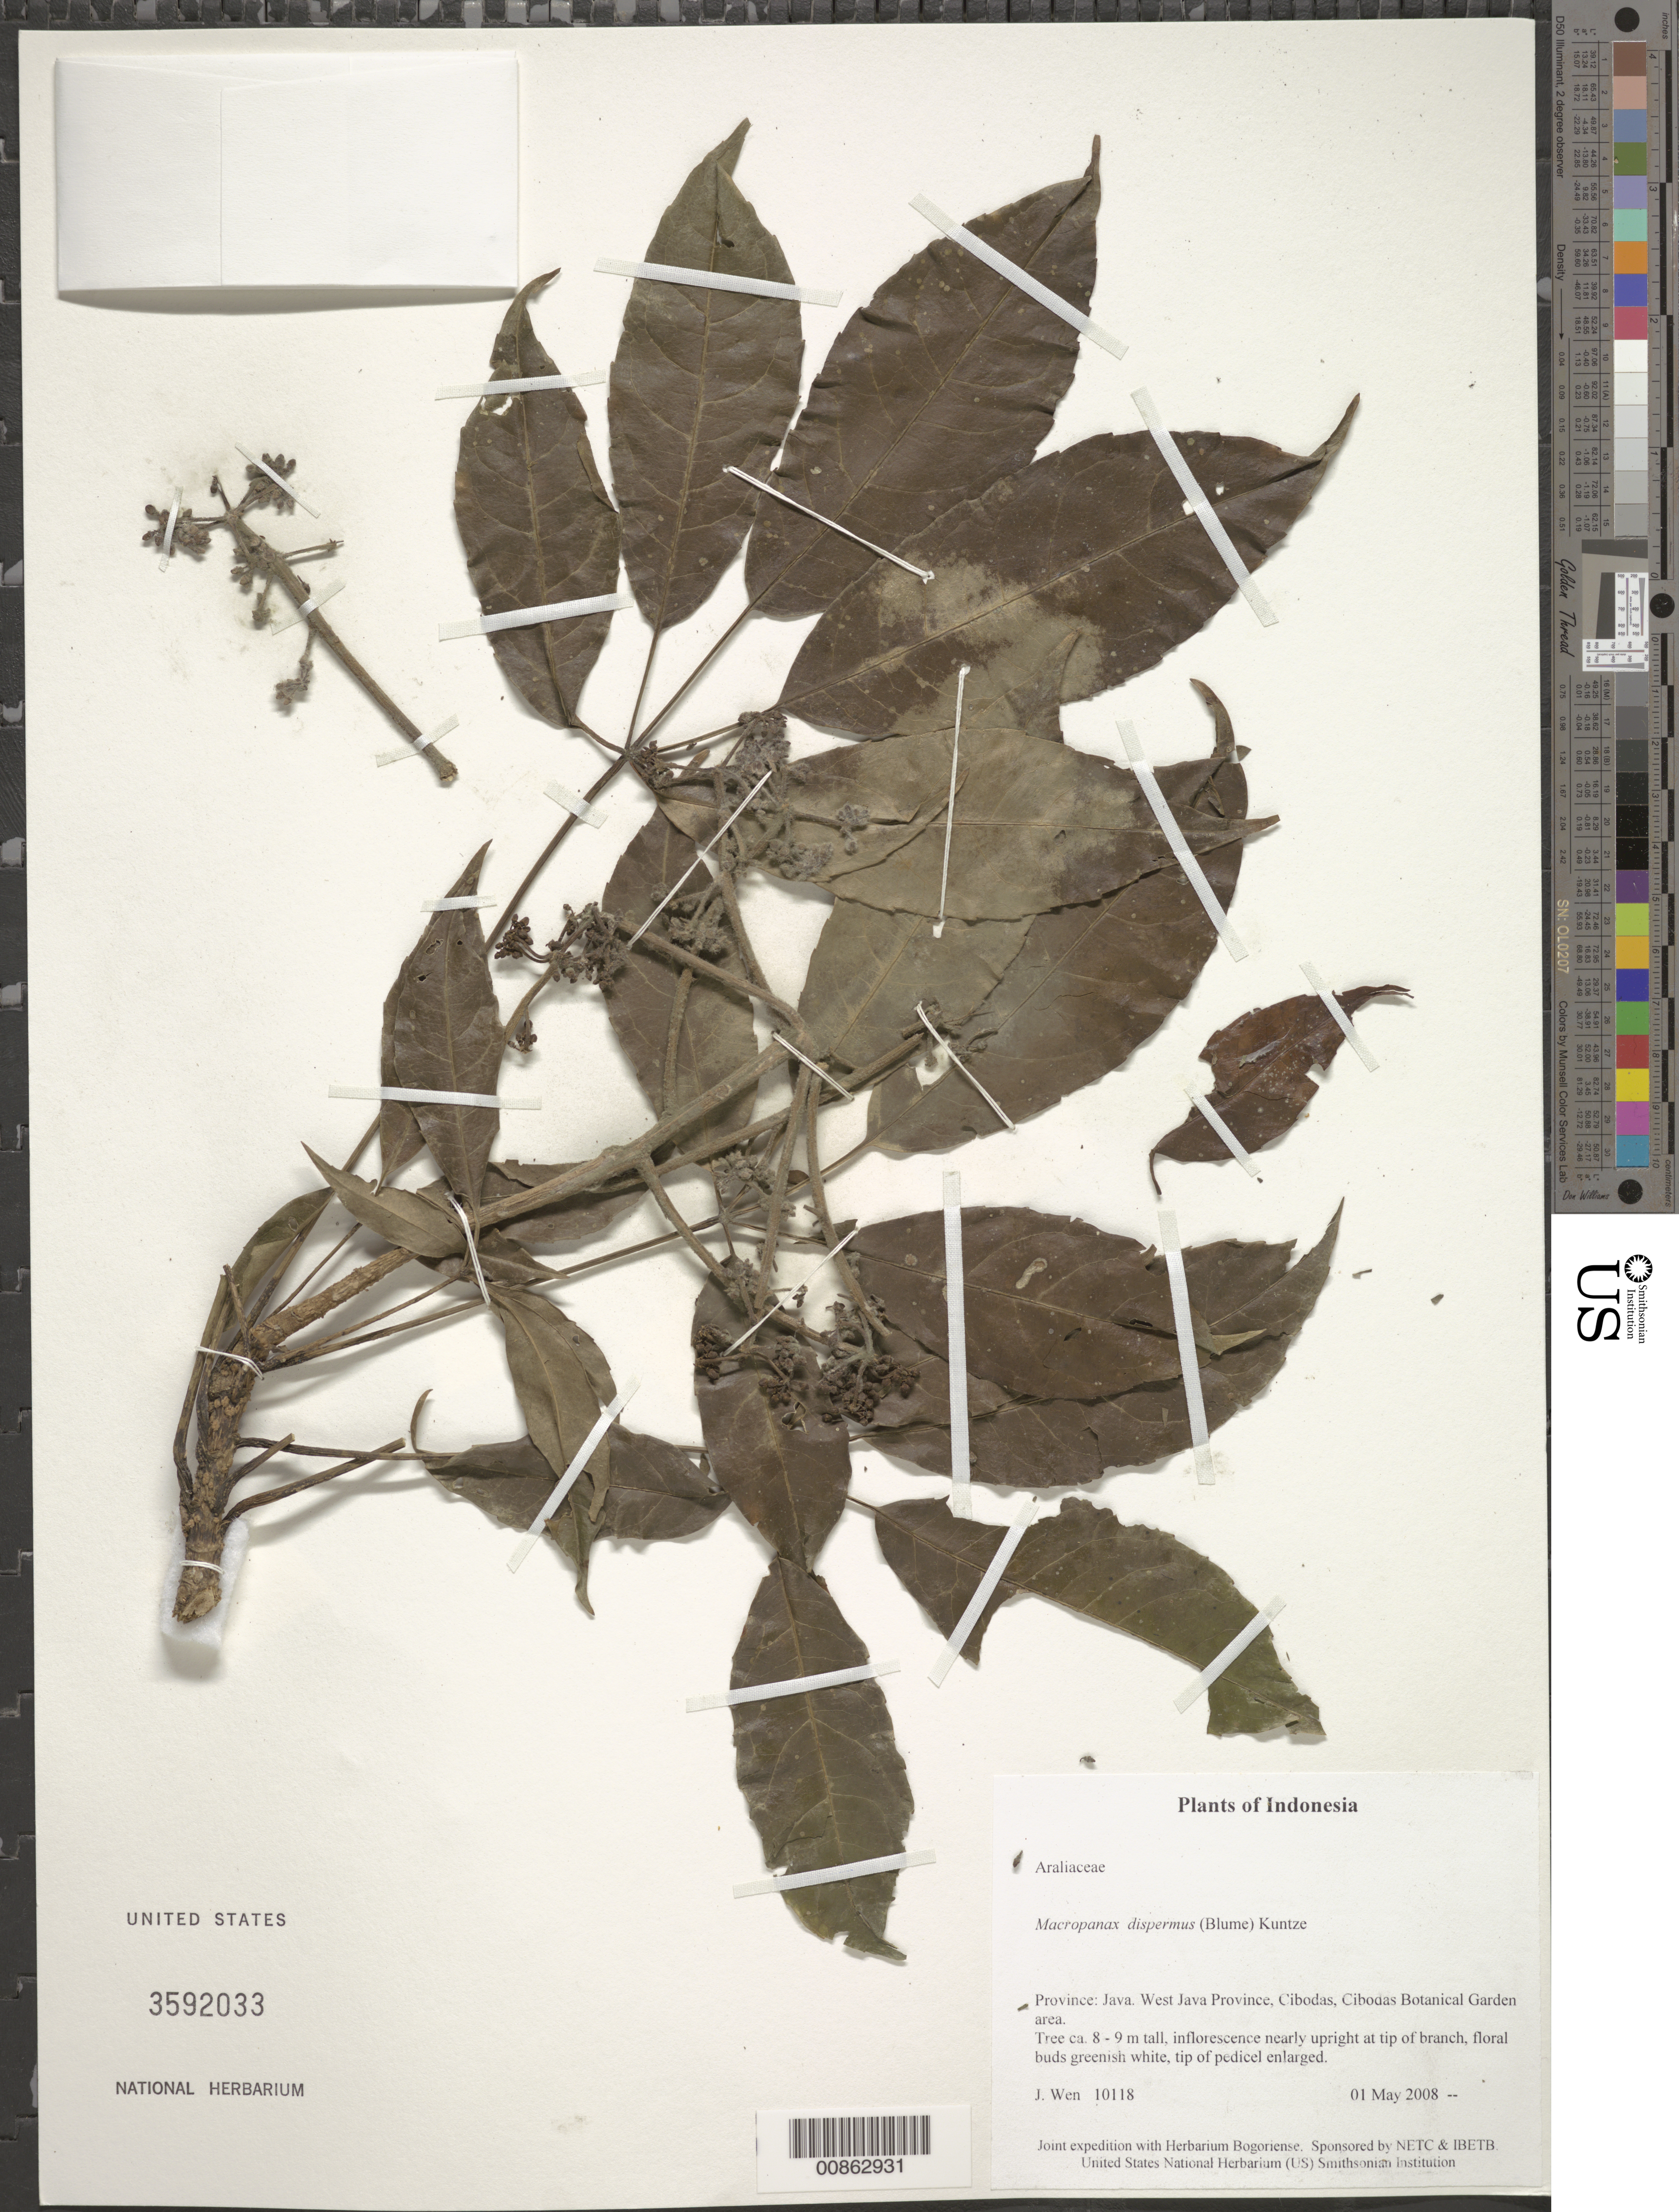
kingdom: Plantae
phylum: Tracheophyta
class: Magnoliopsida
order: Apiales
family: Araliaceae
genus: Macropanax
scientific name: Macropanax dispermus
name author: (Blume) Kuntze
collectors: J. Wen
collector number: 10118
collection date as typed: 01 May 2008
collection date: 2008-05-01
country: Indonesia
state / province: Java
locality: West Java Province, Cibodas, Cibodas Botanical Garden area.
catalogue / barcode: US 3592033